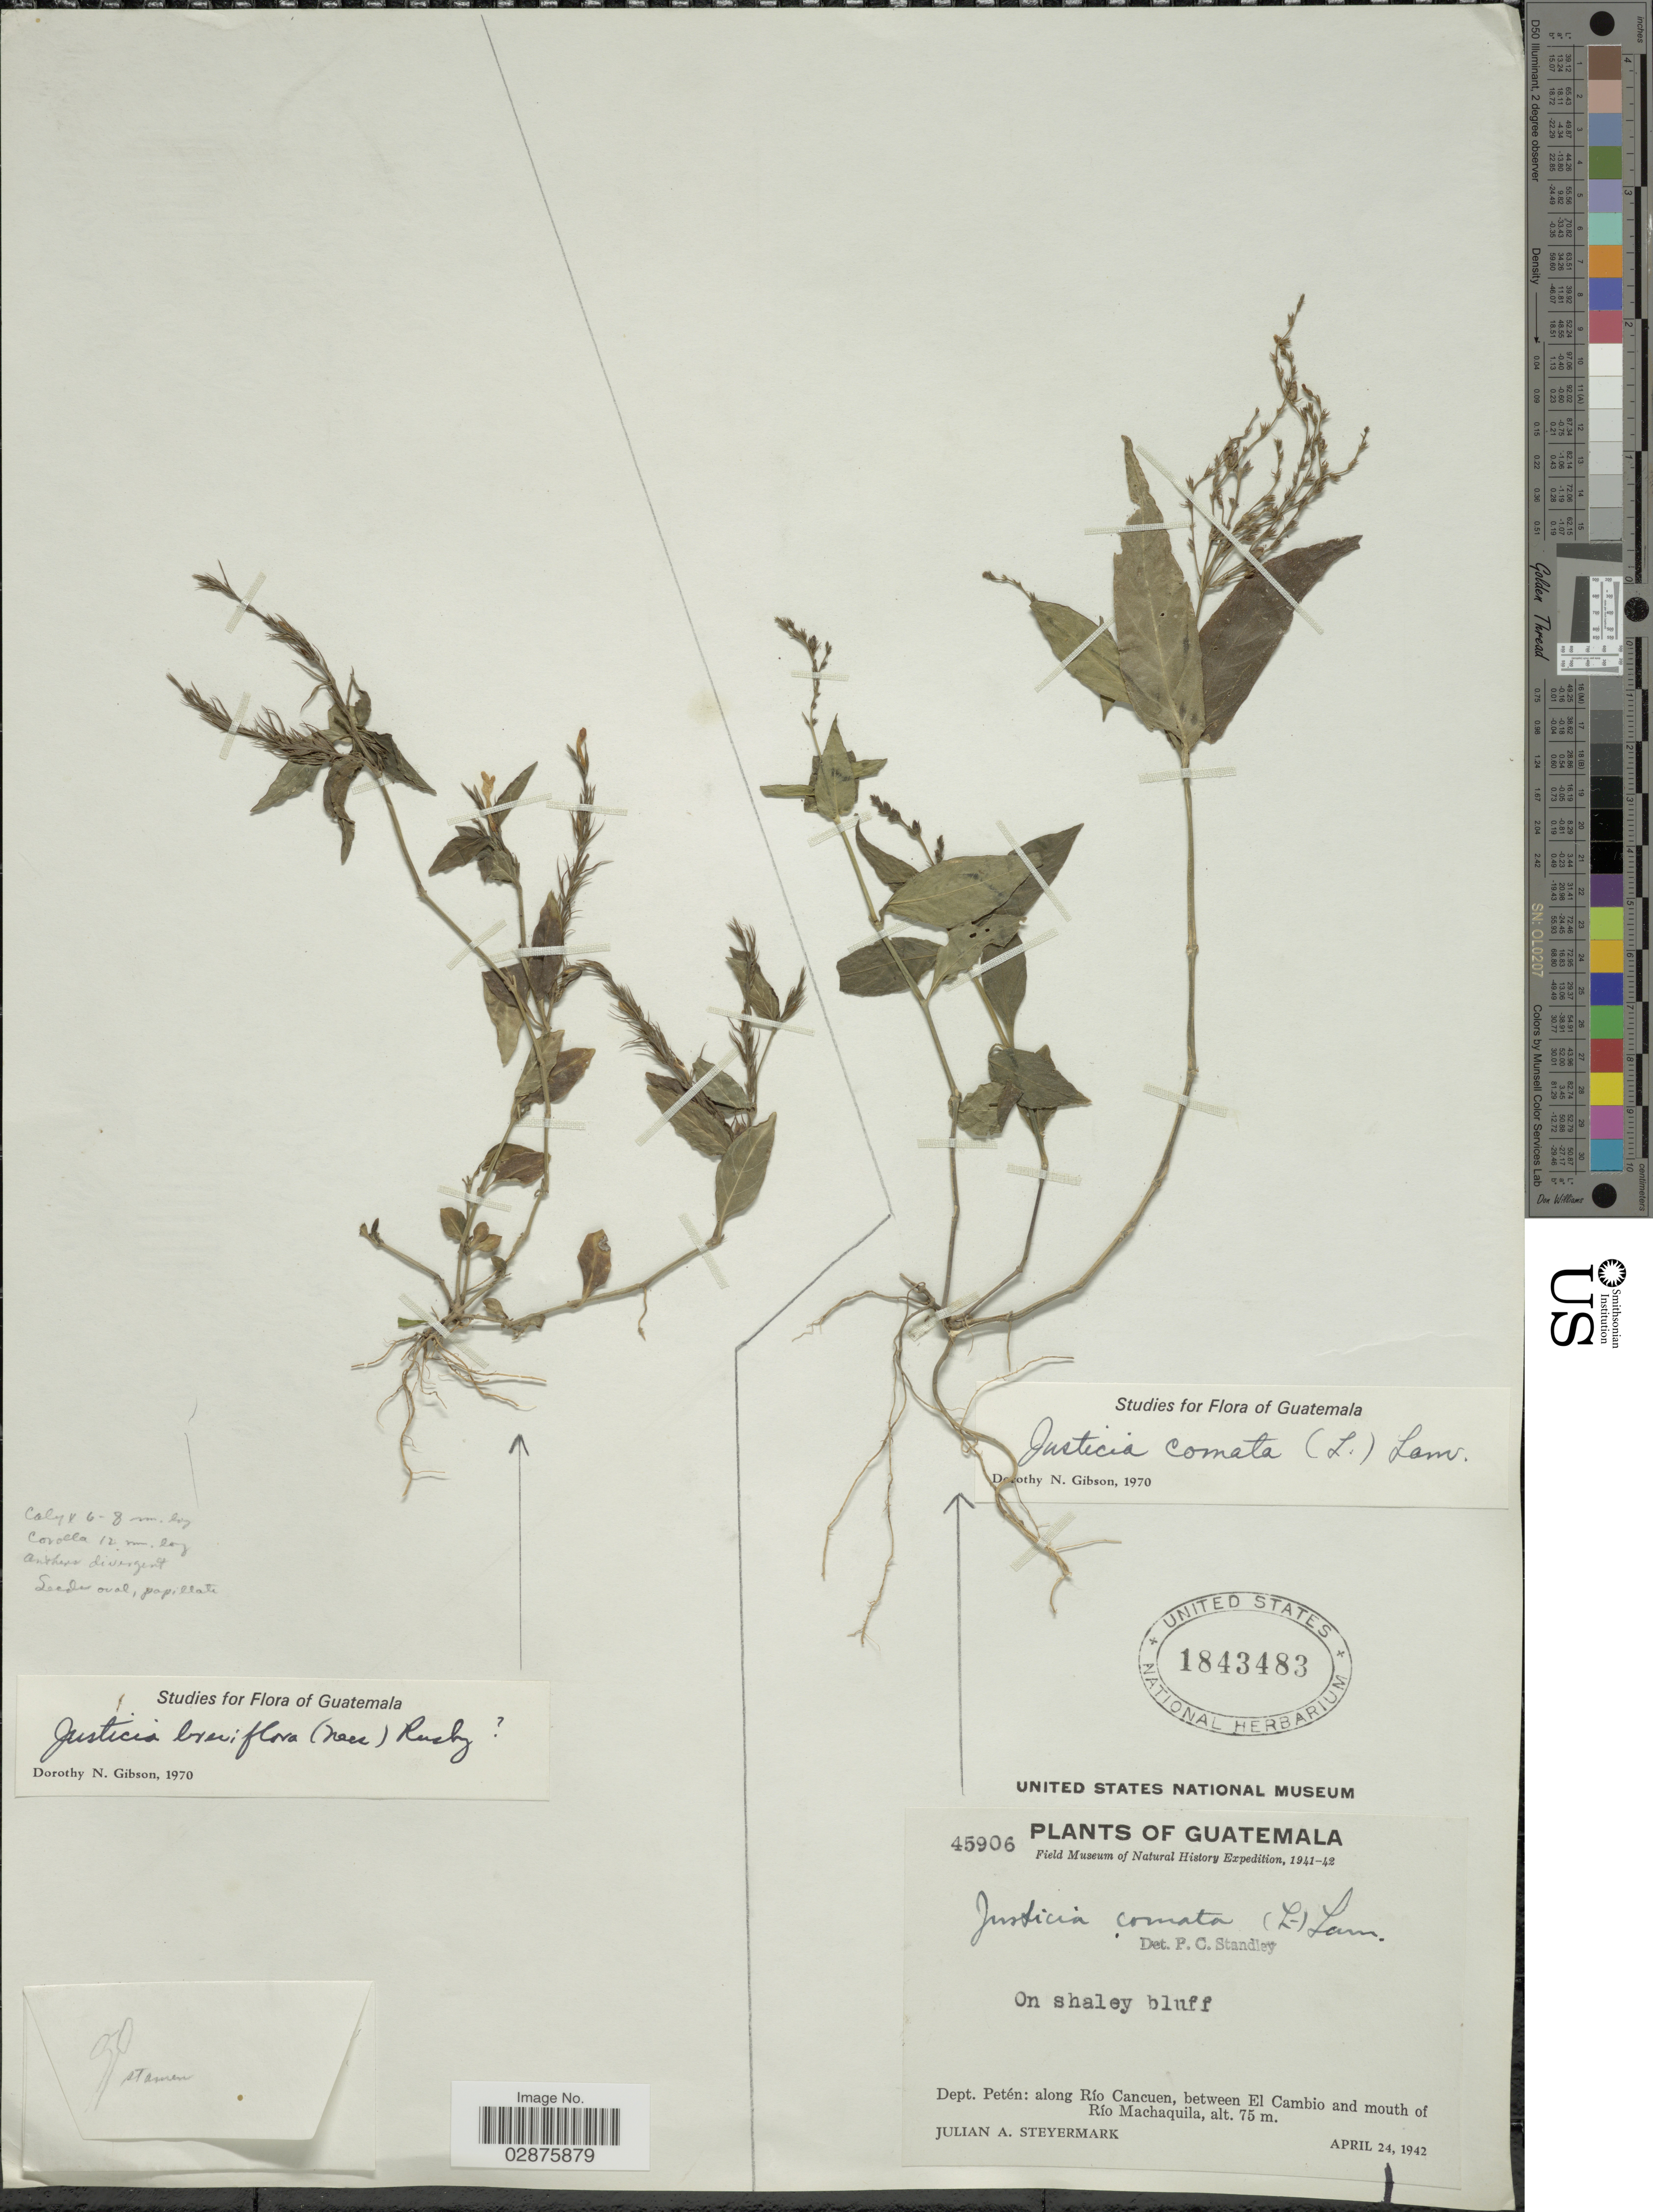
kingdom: Plantae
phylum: Tracheophyta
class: Magnoliopsida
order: Lamiales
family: Acanthaceae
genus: Justicia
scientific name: Justicia breviflora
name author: (Nees) Rusby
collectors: J. Steyermark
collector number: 45906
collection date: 1942-04-24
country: Guatemala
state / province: El Petén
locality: Dept. Petén, along Río Cancuen, between El Cambio and mouth of Río Machaquila.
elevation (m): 75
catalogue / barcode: US 1843483